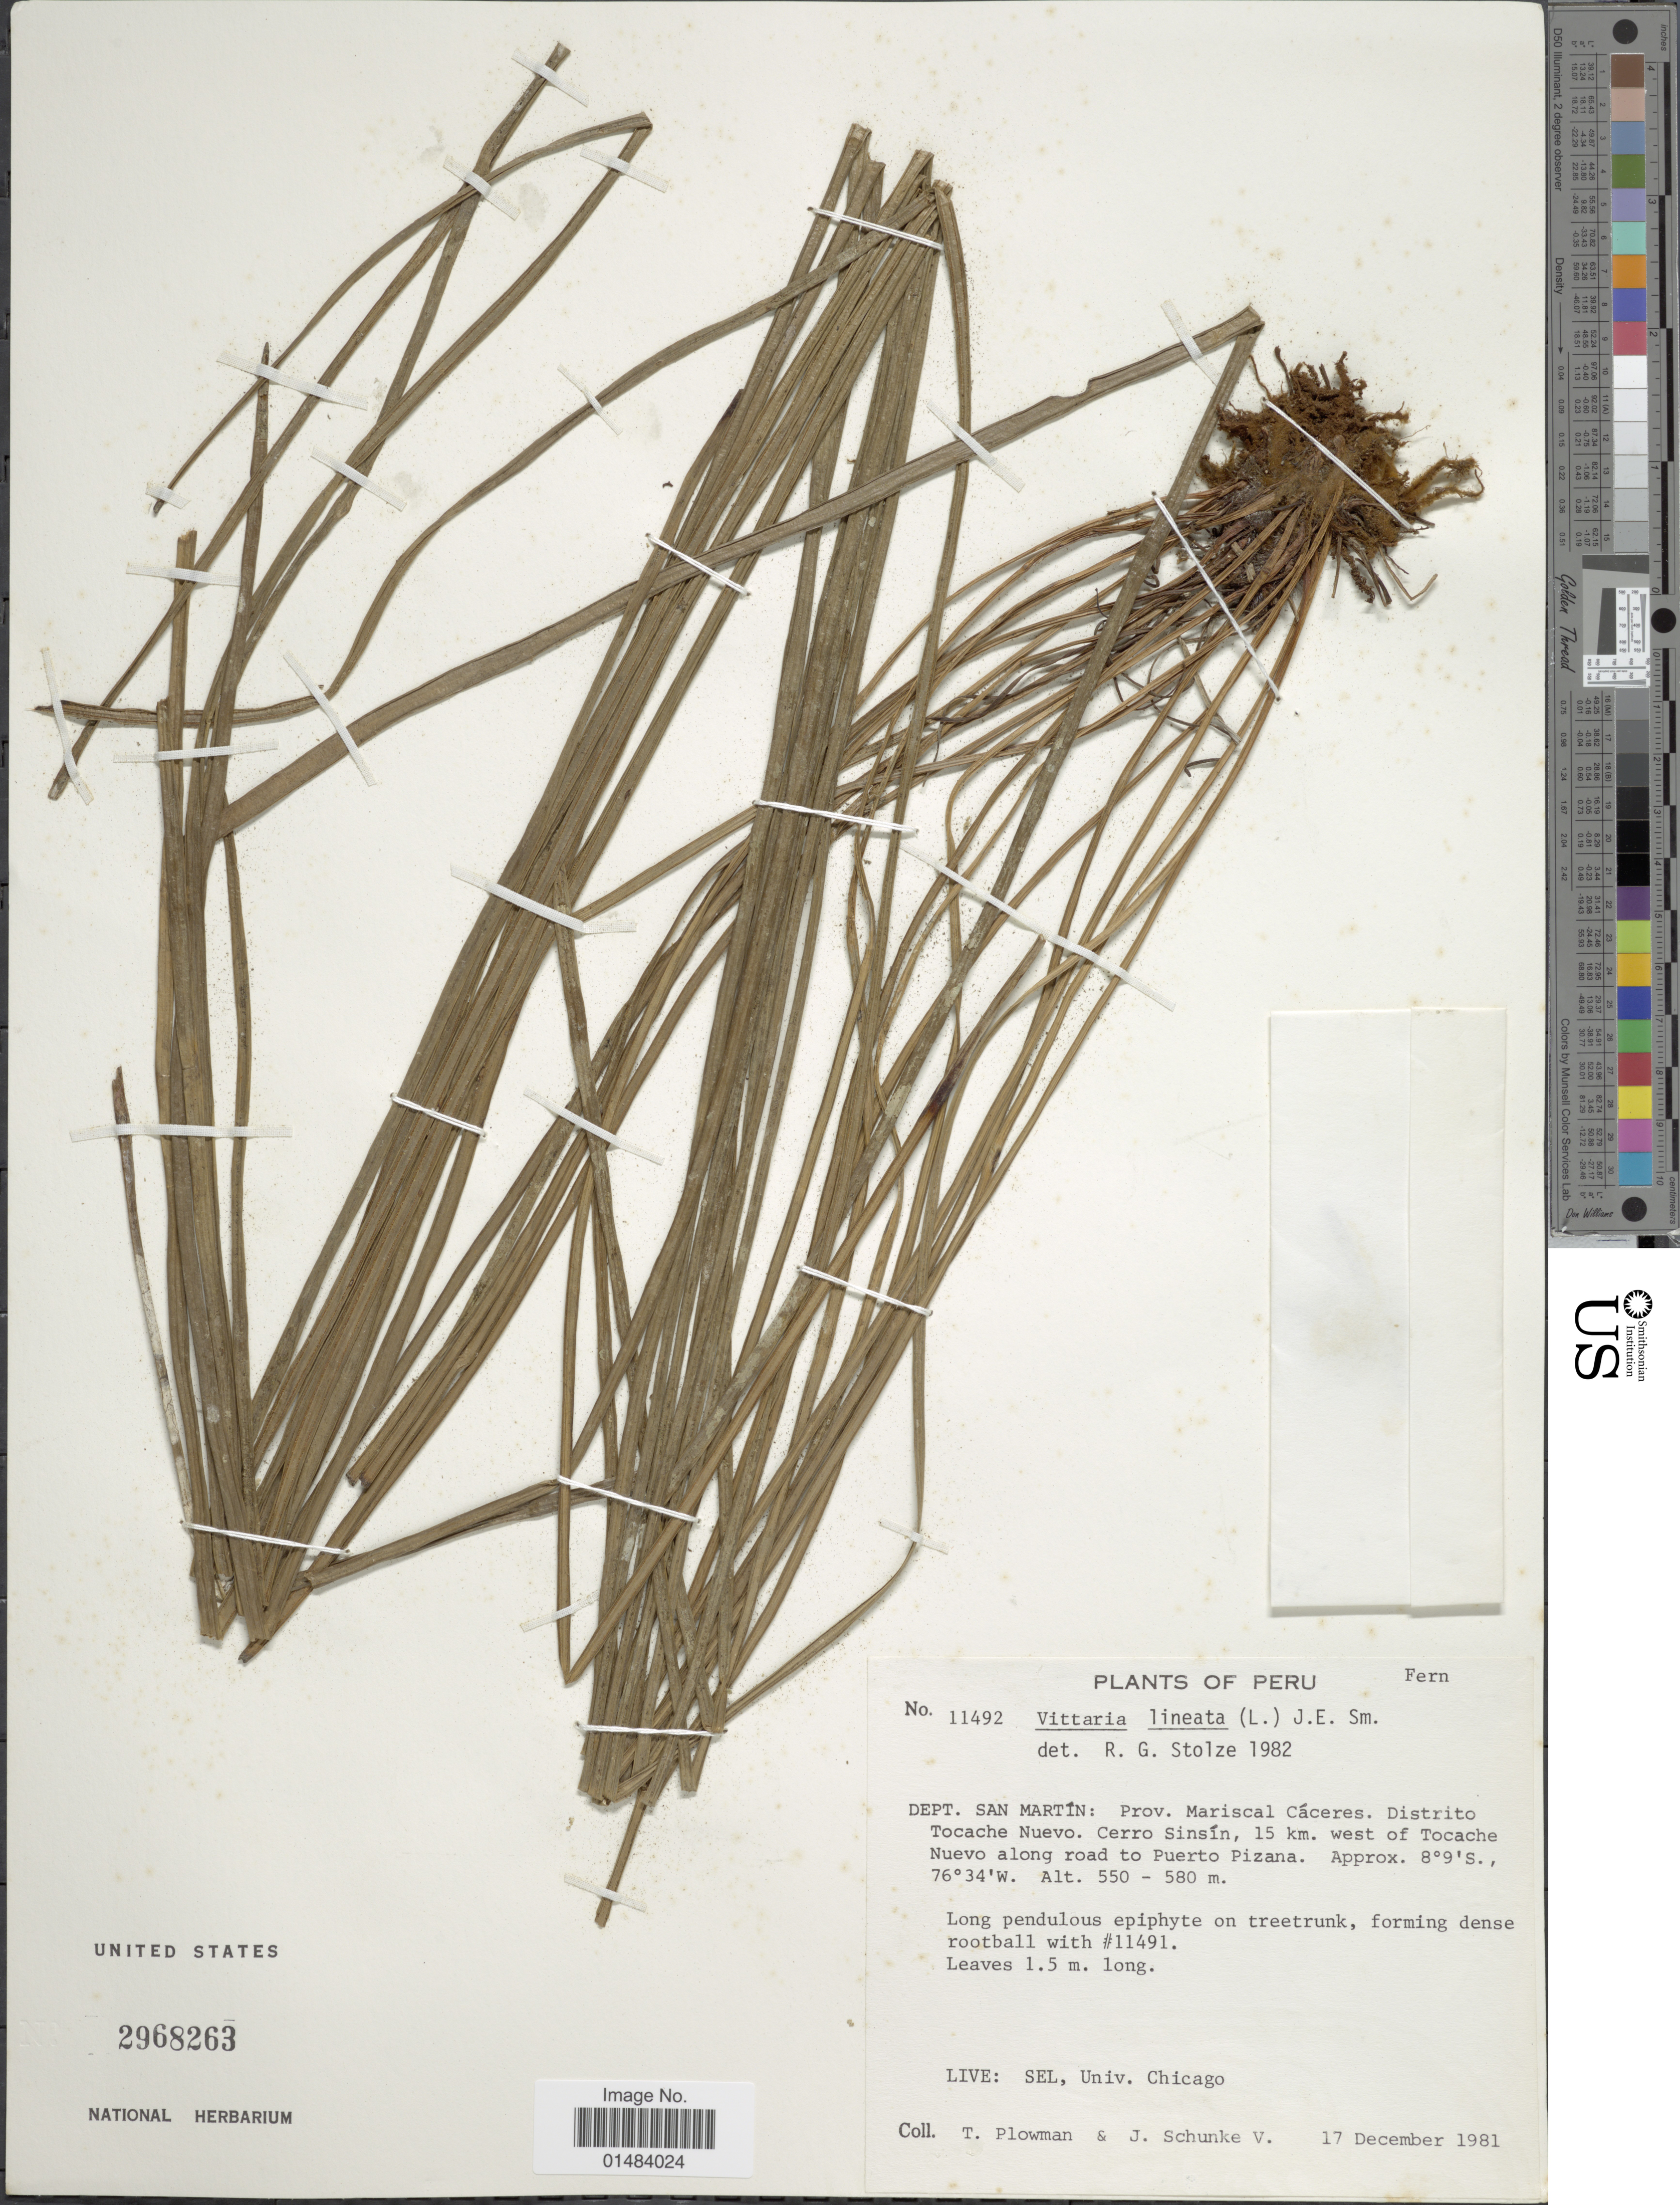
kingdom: Plantae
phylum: Tracheophyta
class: Polypodiopsida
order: Polypodiales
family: Pteridaceae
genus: Vittaria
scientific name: Vittaria lineata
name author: (L.) Sm.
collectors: T. Plowman & J. Schunke Vigo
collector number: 11492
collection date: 1981-12-17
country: Peru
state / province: San Martín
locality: Peru, Dept. San Martin: prov. Mariscal Caceres. Distrito Tocache Nuevo. Cerro Sinsin, 15 km. west of Tocache Nuevo along road to Puerto Pizana.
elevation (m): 550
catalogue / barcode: US 2968263